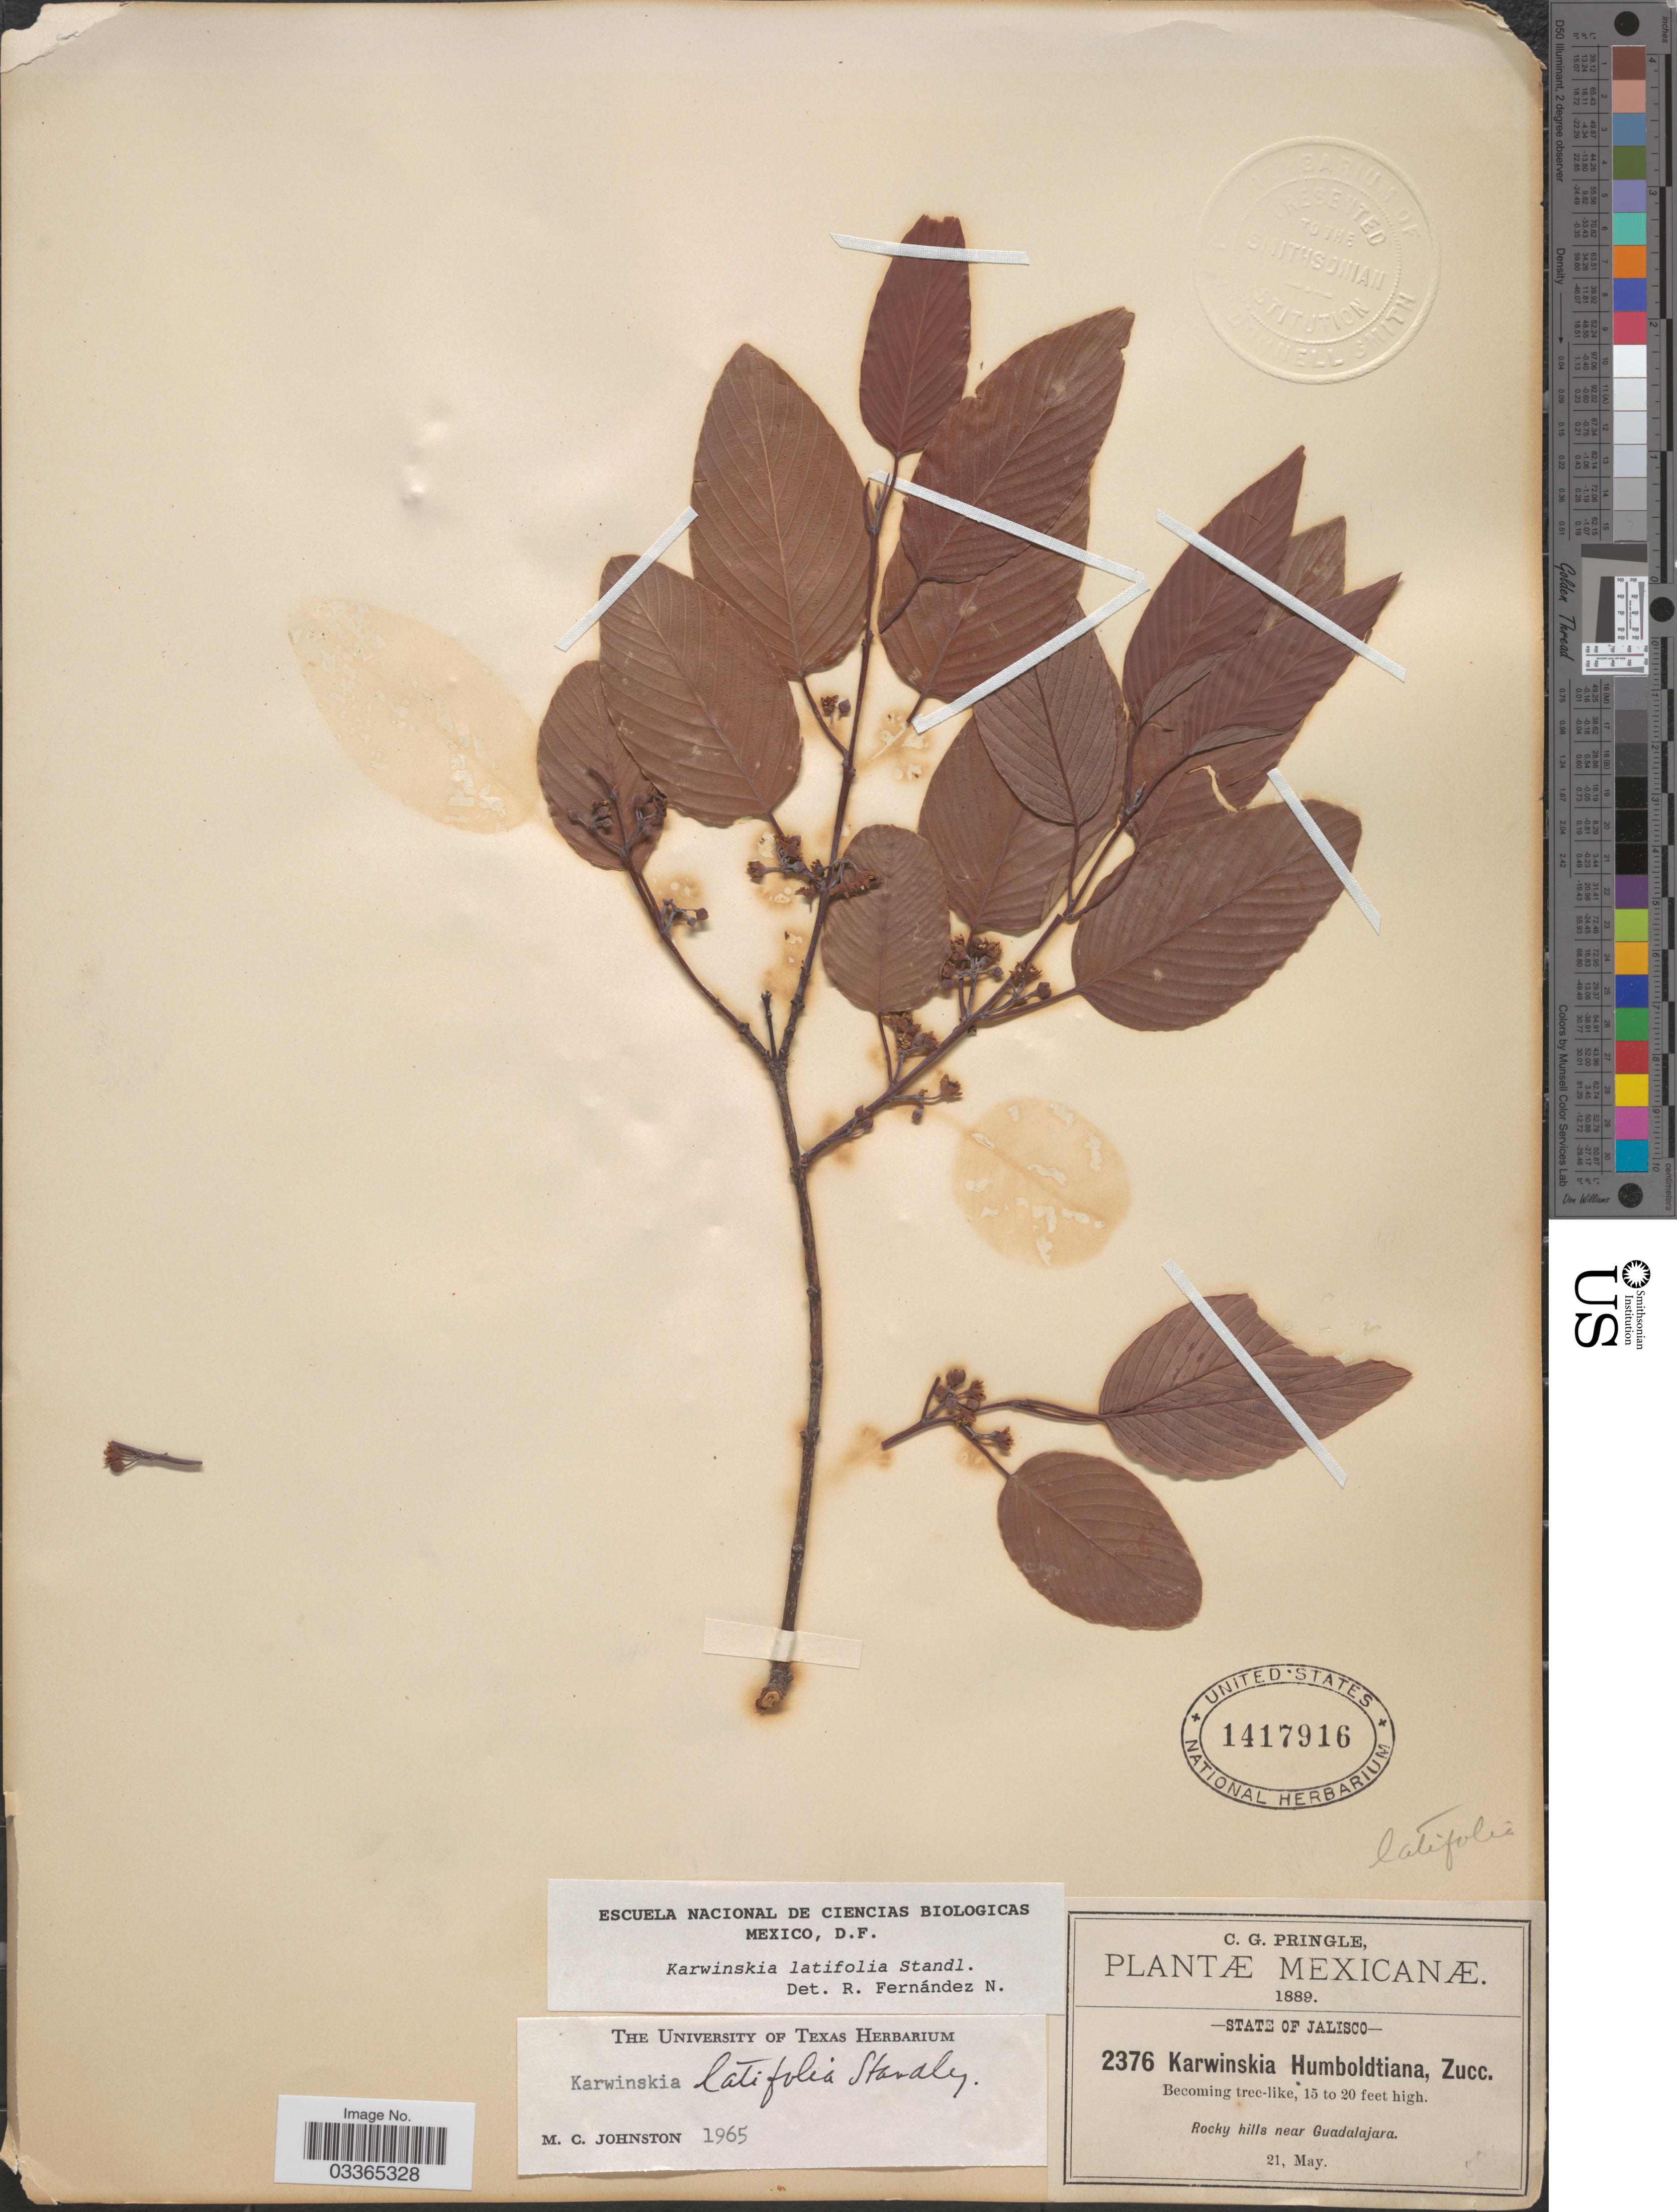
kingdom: Plantae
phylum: Tracheophyta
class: Magnoliopsida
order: Rosales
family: Rhamnaceae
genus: Karwinskia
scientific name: Karwinskia latifolia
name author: Standl.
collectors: C. G. Pringle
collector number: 2376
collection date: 1889-05-21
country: Mexico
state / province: Jalisco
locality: Rocky hills near Guadalajara.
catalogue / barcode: US 1417916